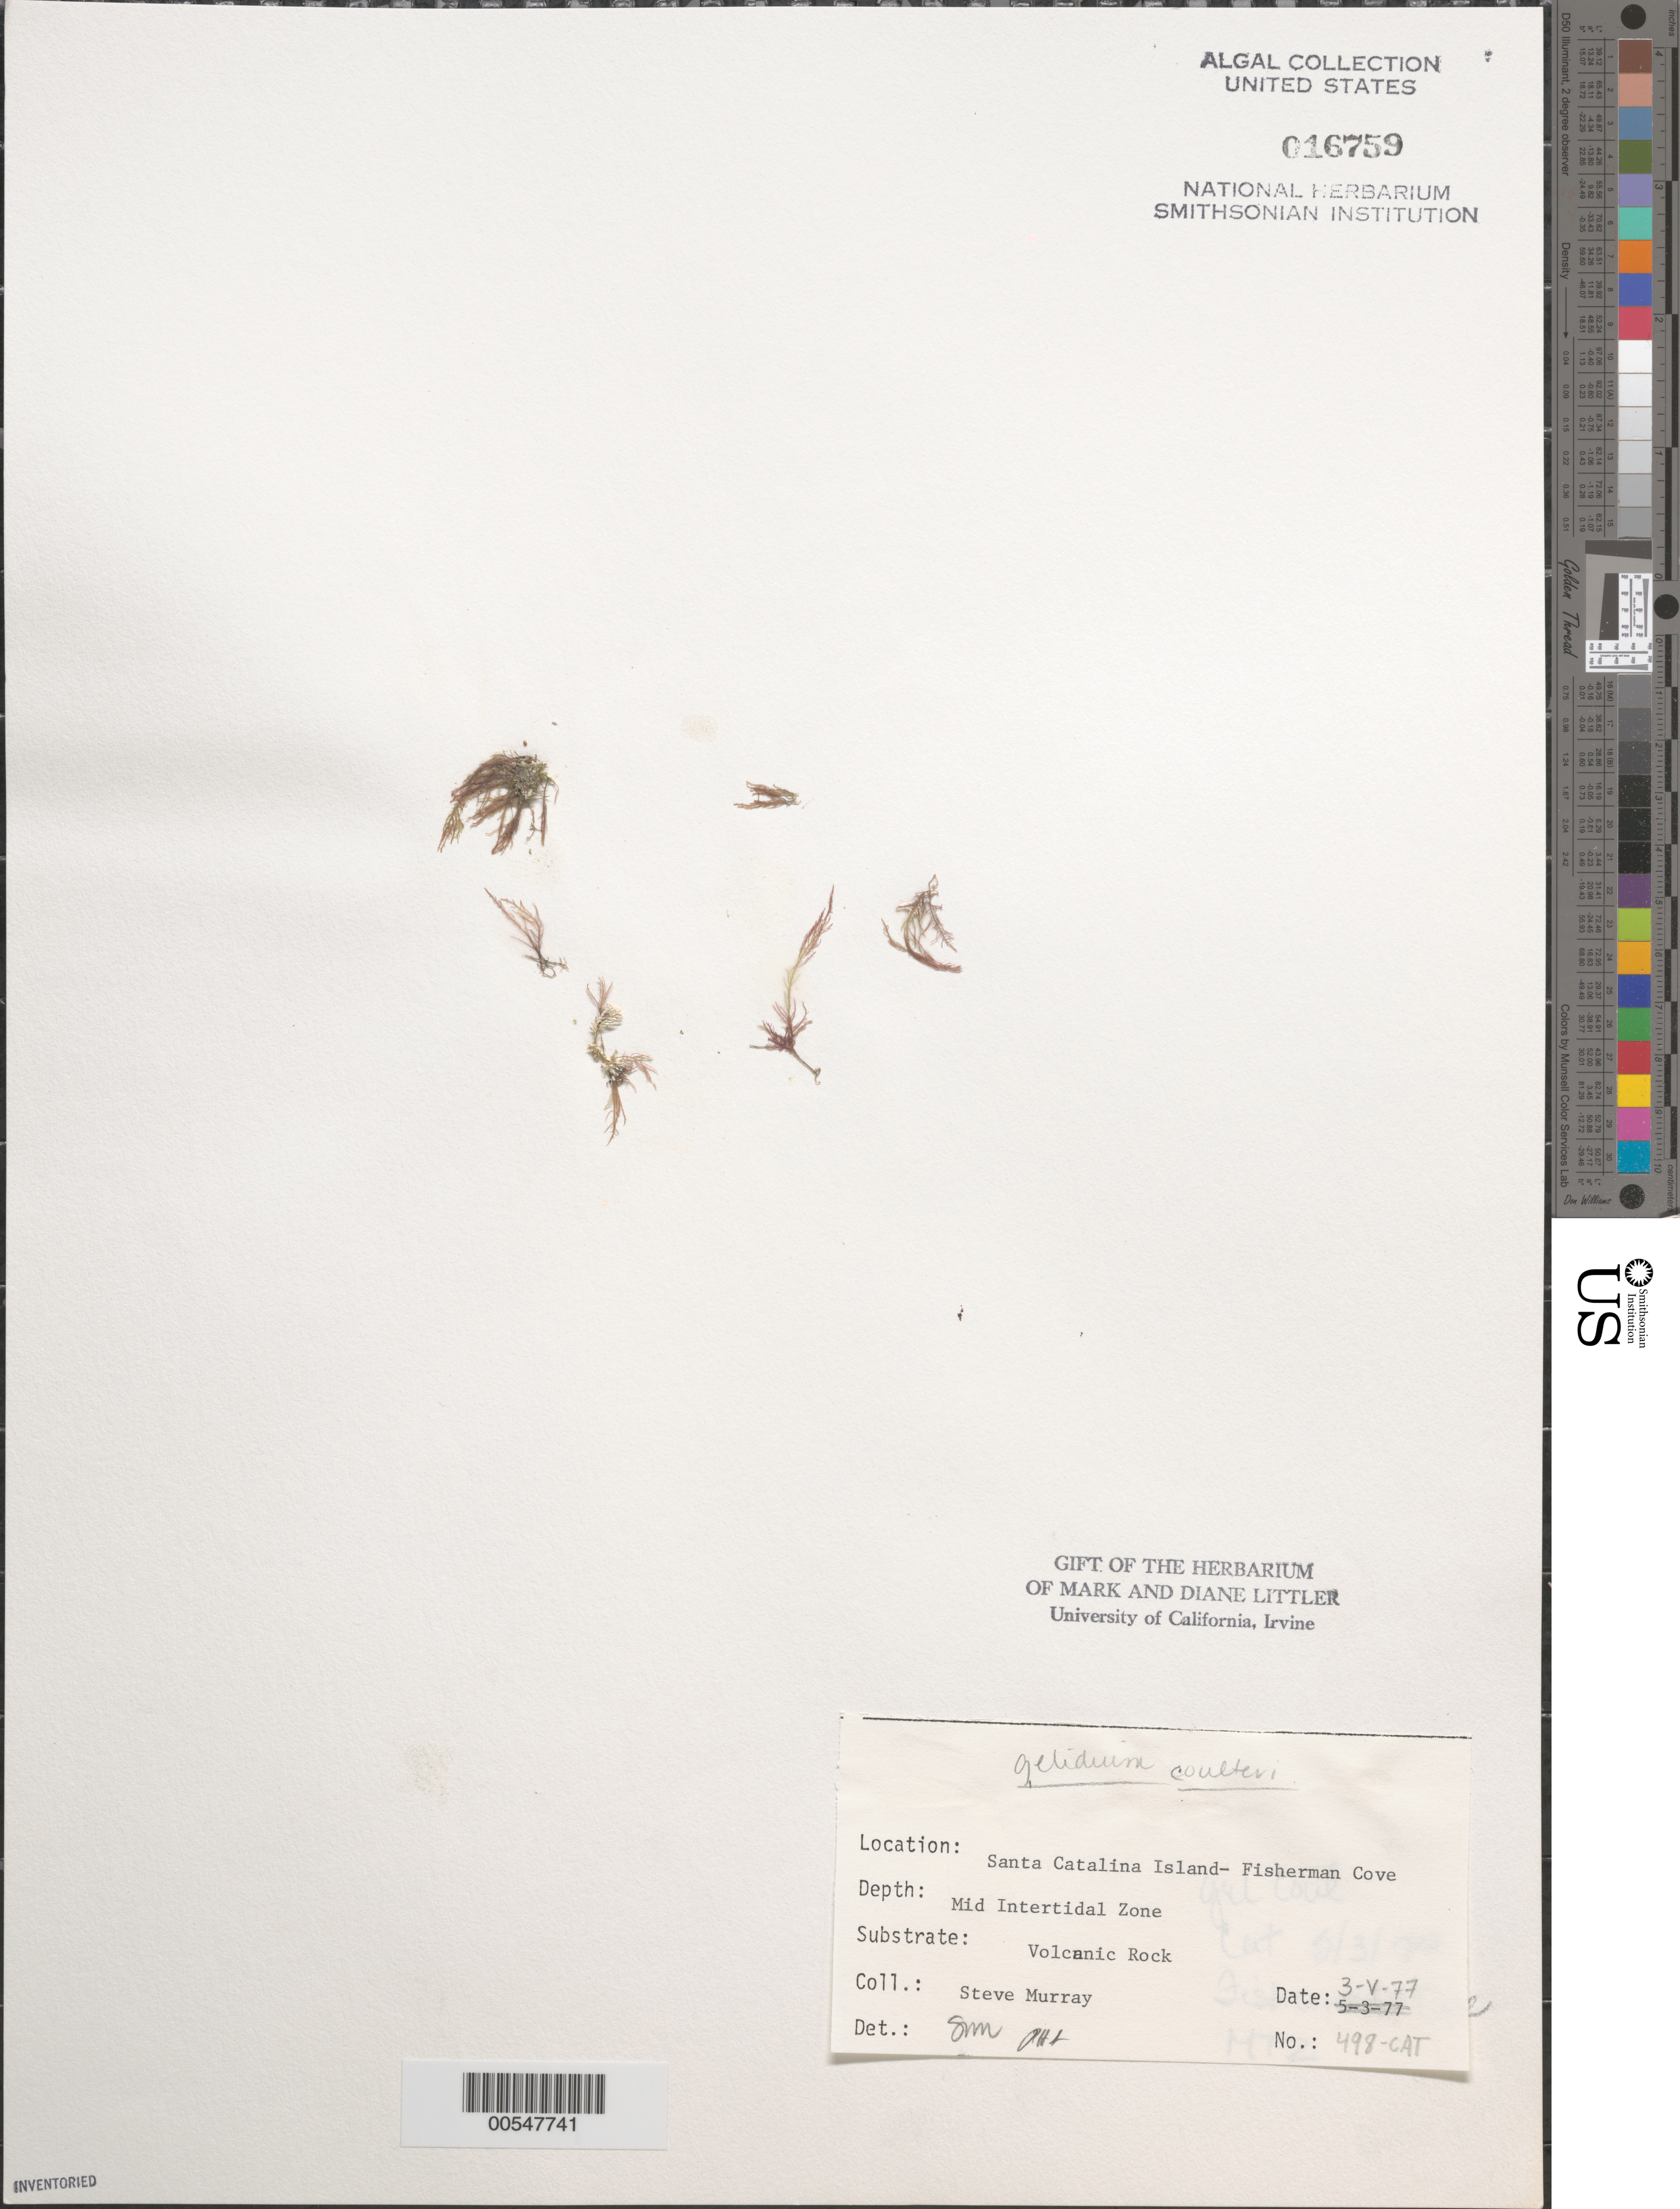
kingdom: Plantae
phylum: Rhodophyta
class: Florideophyceae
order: Gelidiales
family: Gelidiaceae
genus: Gelidium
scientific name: Gelidium coulteri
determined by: Murray, S. N.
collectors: S. N. Murray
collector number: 498-cat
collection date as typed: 03 May 1977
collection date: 1977-05-03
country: United States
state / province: California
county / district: Los Angeles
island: Santa Catalina Island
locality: Fishermen Cove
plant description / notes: BLM-SOCALBIGHT Rocky Intertidal Survey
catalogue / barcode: US 16759